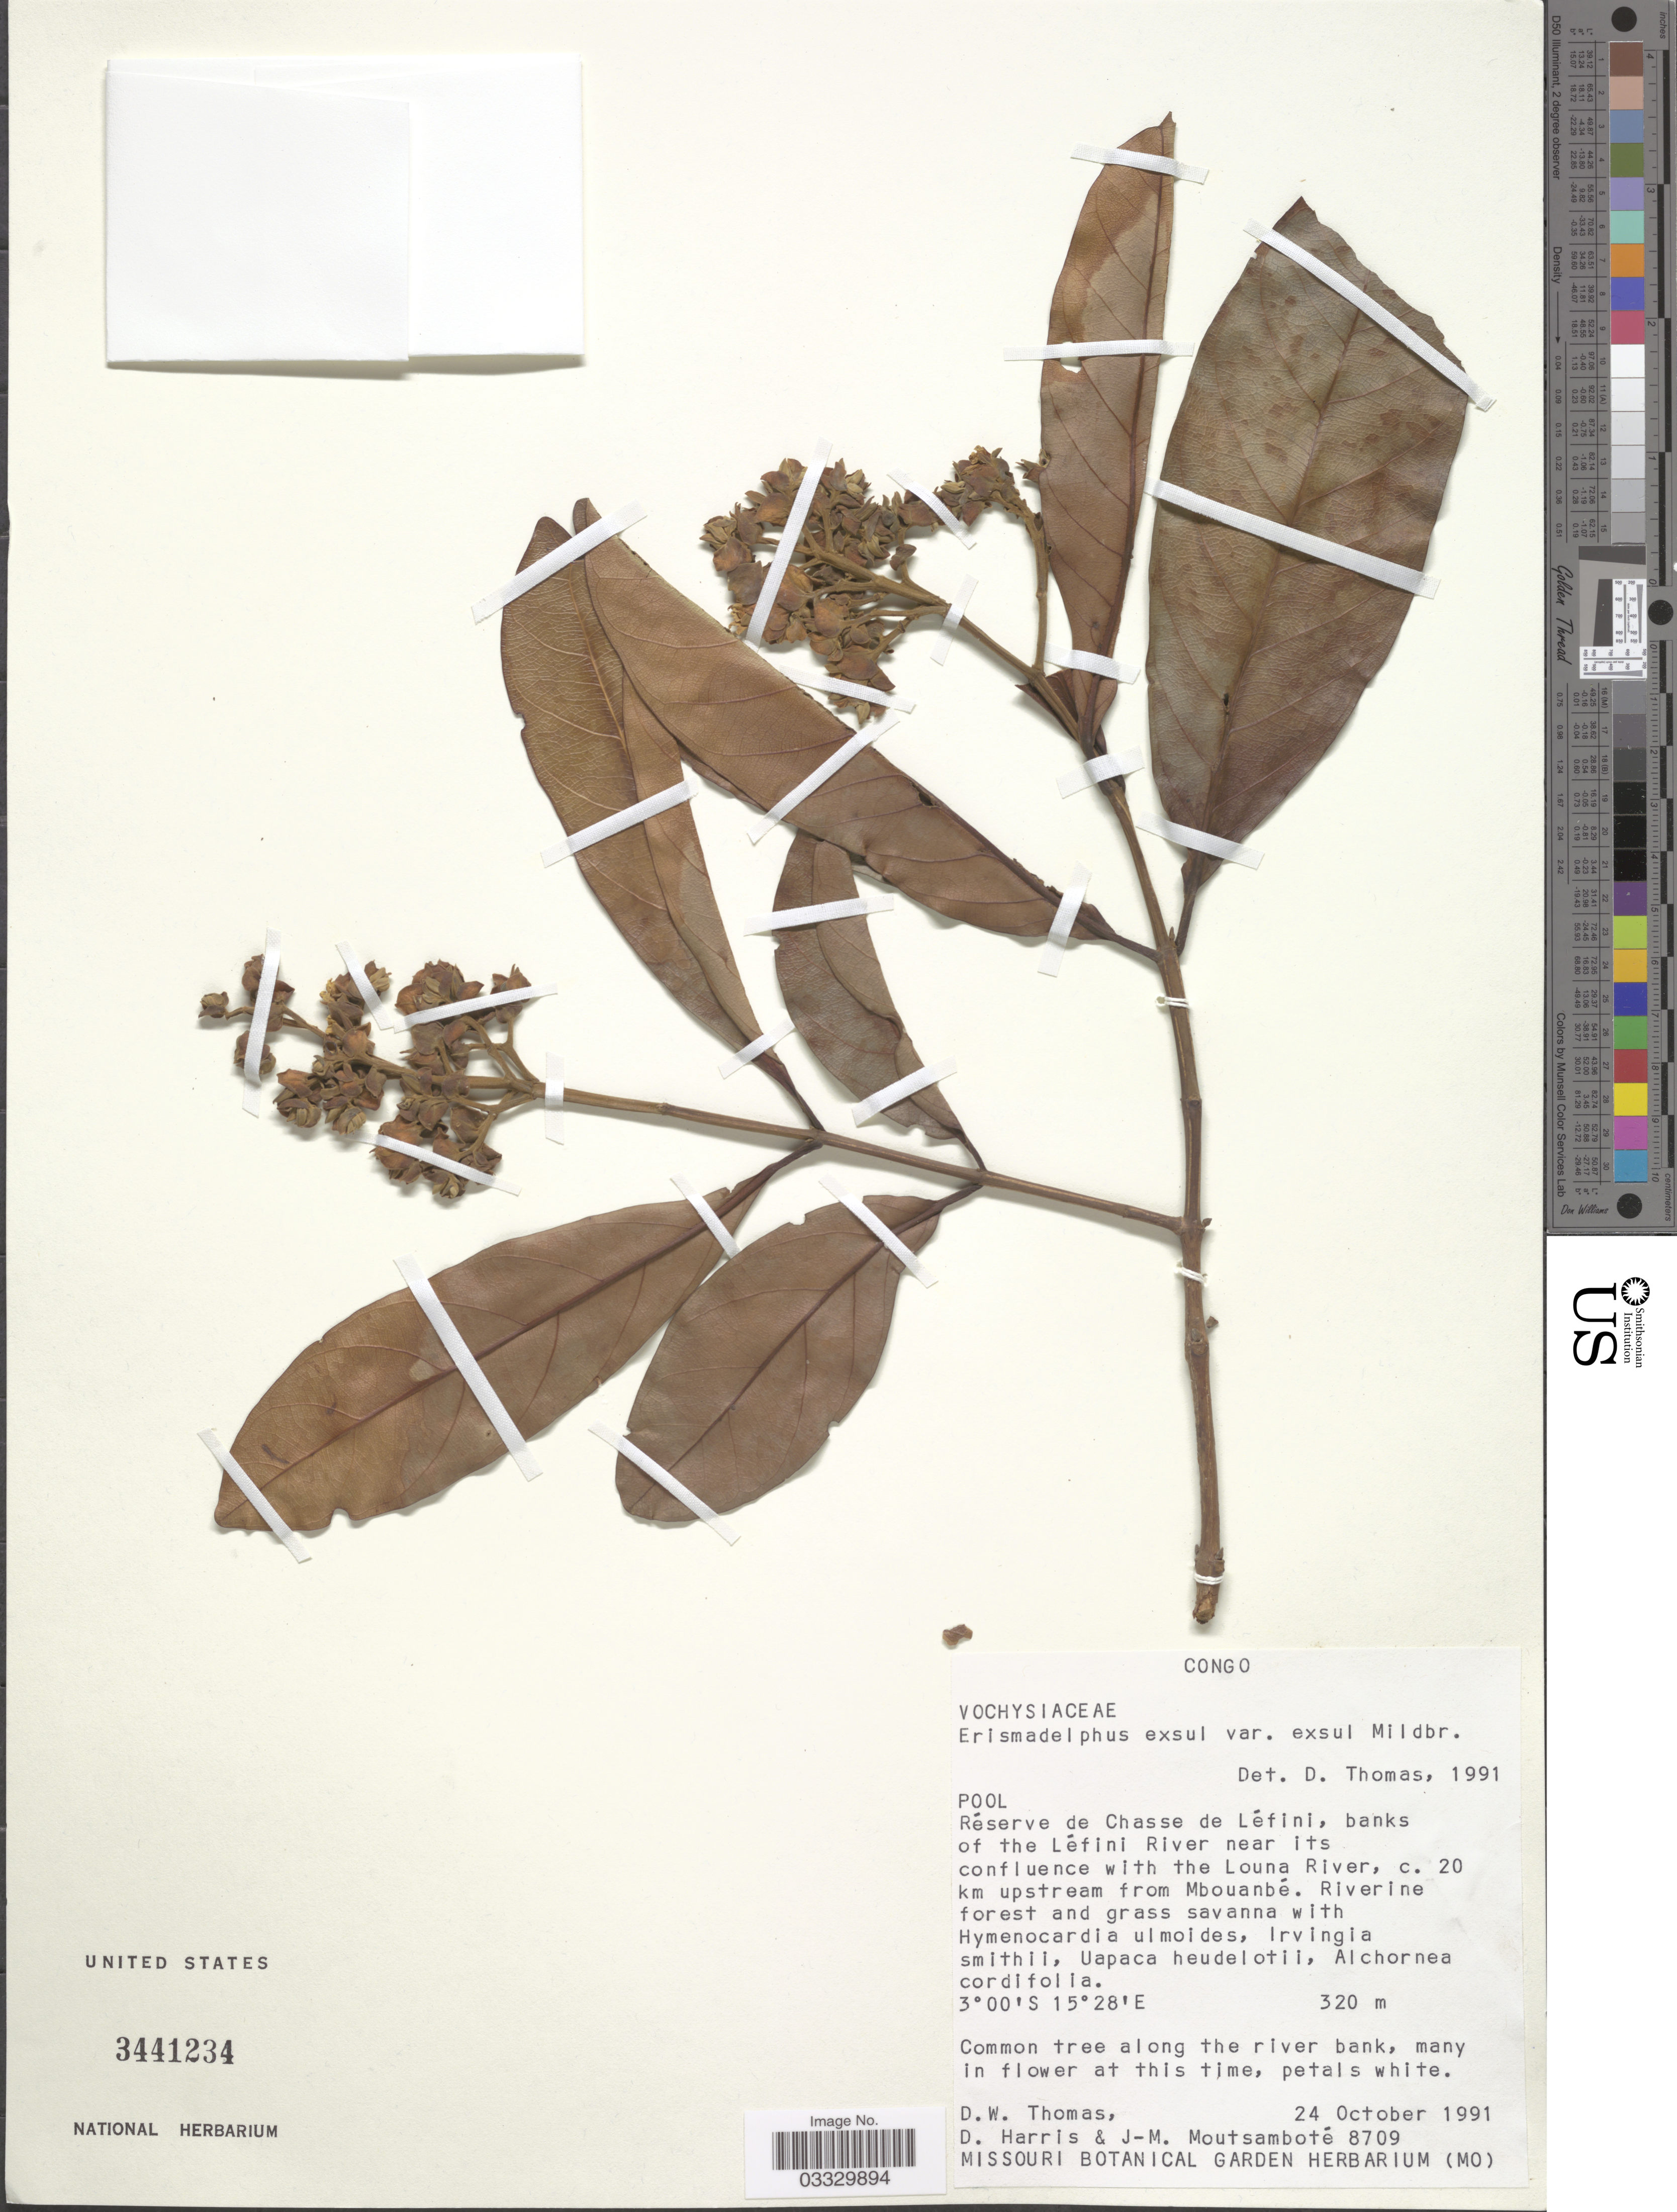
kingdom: Plantae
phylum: Tracheophyta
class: Magnoliopsida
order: Myrtales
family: Vochysiaceae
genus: Erismadelphus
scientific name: Erismadelphus exsul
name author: Mildbr.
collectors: D. W. Thomas, D. Harris & J. Moutsambote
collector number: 8709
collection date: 1991-10-24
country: Congo, Republic of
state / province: Pool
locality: Réserve de Chasse de Léfini, banks of the Léfini River near its confluence with the Louna River, c. 20 km upstream from Mbouanbé.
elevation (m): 320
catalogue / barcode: US 3441234